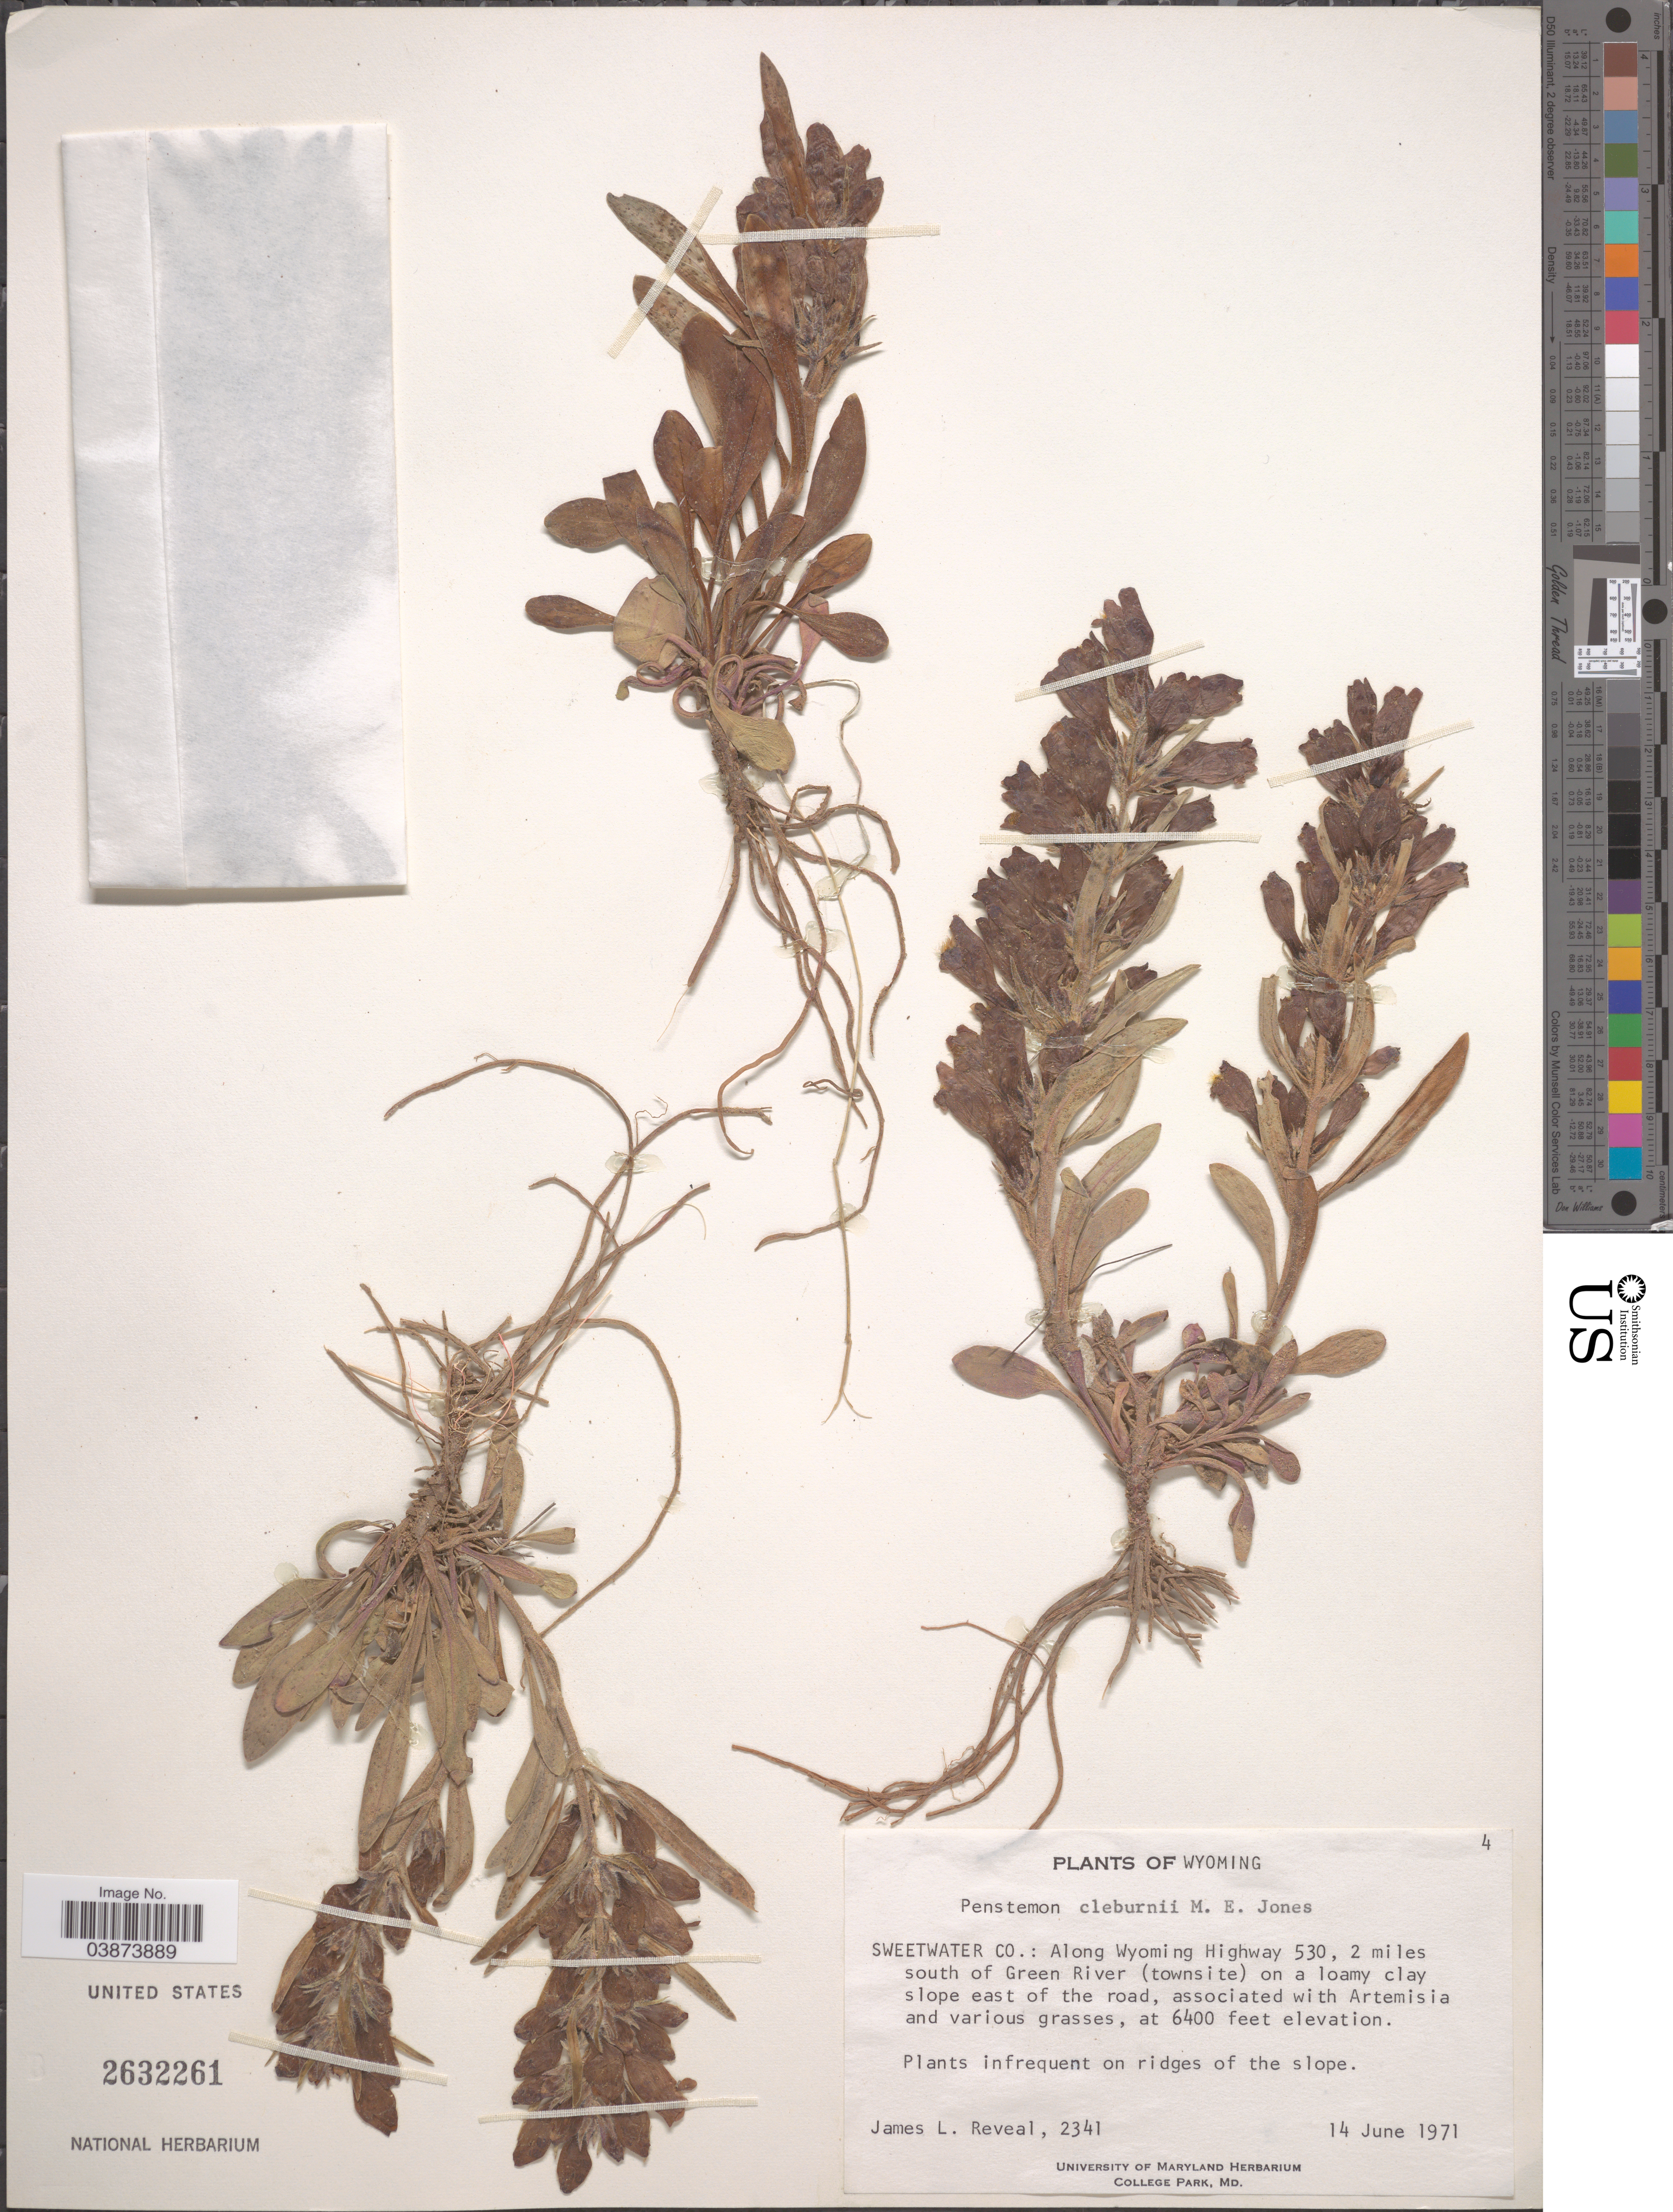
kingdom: Plantae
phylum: Tracheophyta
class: Magnoliopsida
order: Lamiales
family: Plantaginaceae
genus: Penstemon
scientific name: Penstemon cleburnei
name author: M.E. Jones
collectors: J. L. Reveal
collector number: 2341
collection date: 1971-06-14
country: United States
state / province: Wyoming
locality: Sweetwater Co.: Along Wyoming Highway 530, 2 miles south of Green River (townsite) on a loamy clay slope east of the road.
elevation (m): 1951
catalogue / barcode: US 2632261